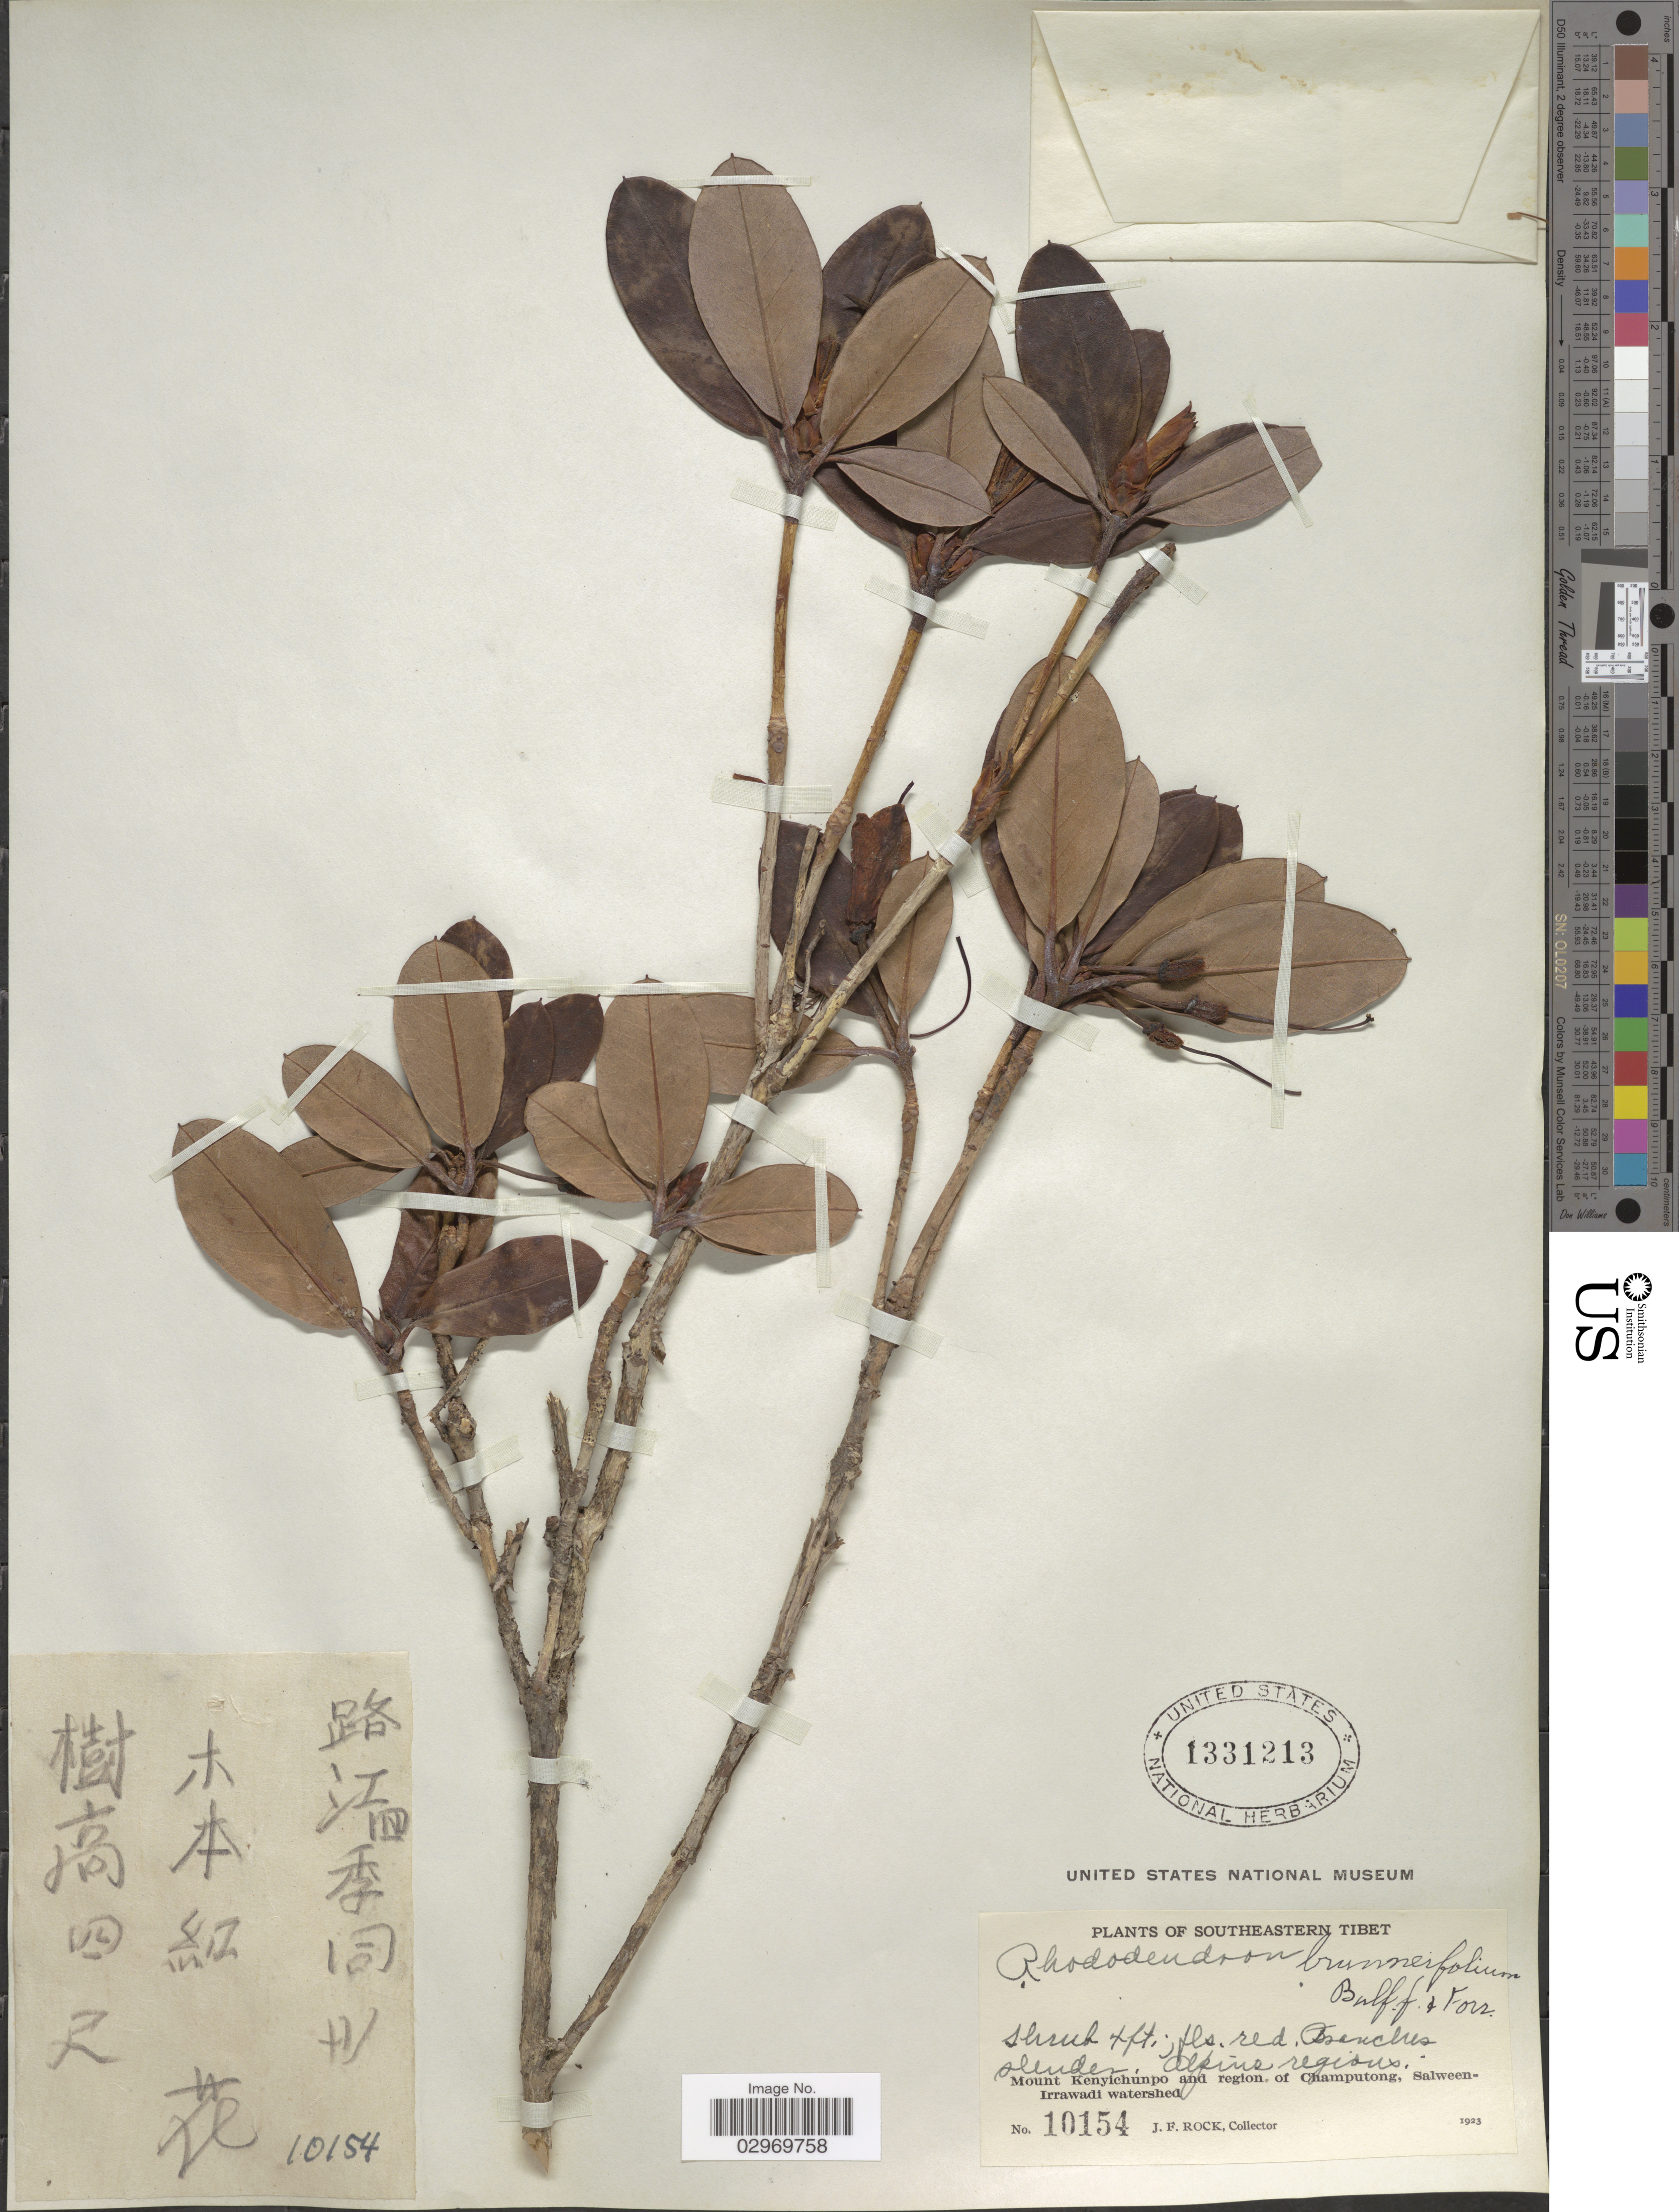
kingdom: Plantae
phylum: Tracheophyta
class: Magnoliopsida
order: Ericales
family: Ericaceae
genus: Rhododendron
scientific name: Rhododendron brunneifolium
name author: Balf. f. & Forrest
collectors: J. Rock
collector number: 10154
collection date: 1923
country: China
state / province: Xizang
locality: Southeastern Tibet. Alpine regions. Mount Kenyichunpo and region of Champutong, Salween-Irrawadi watershed.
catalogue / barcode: US 1331213